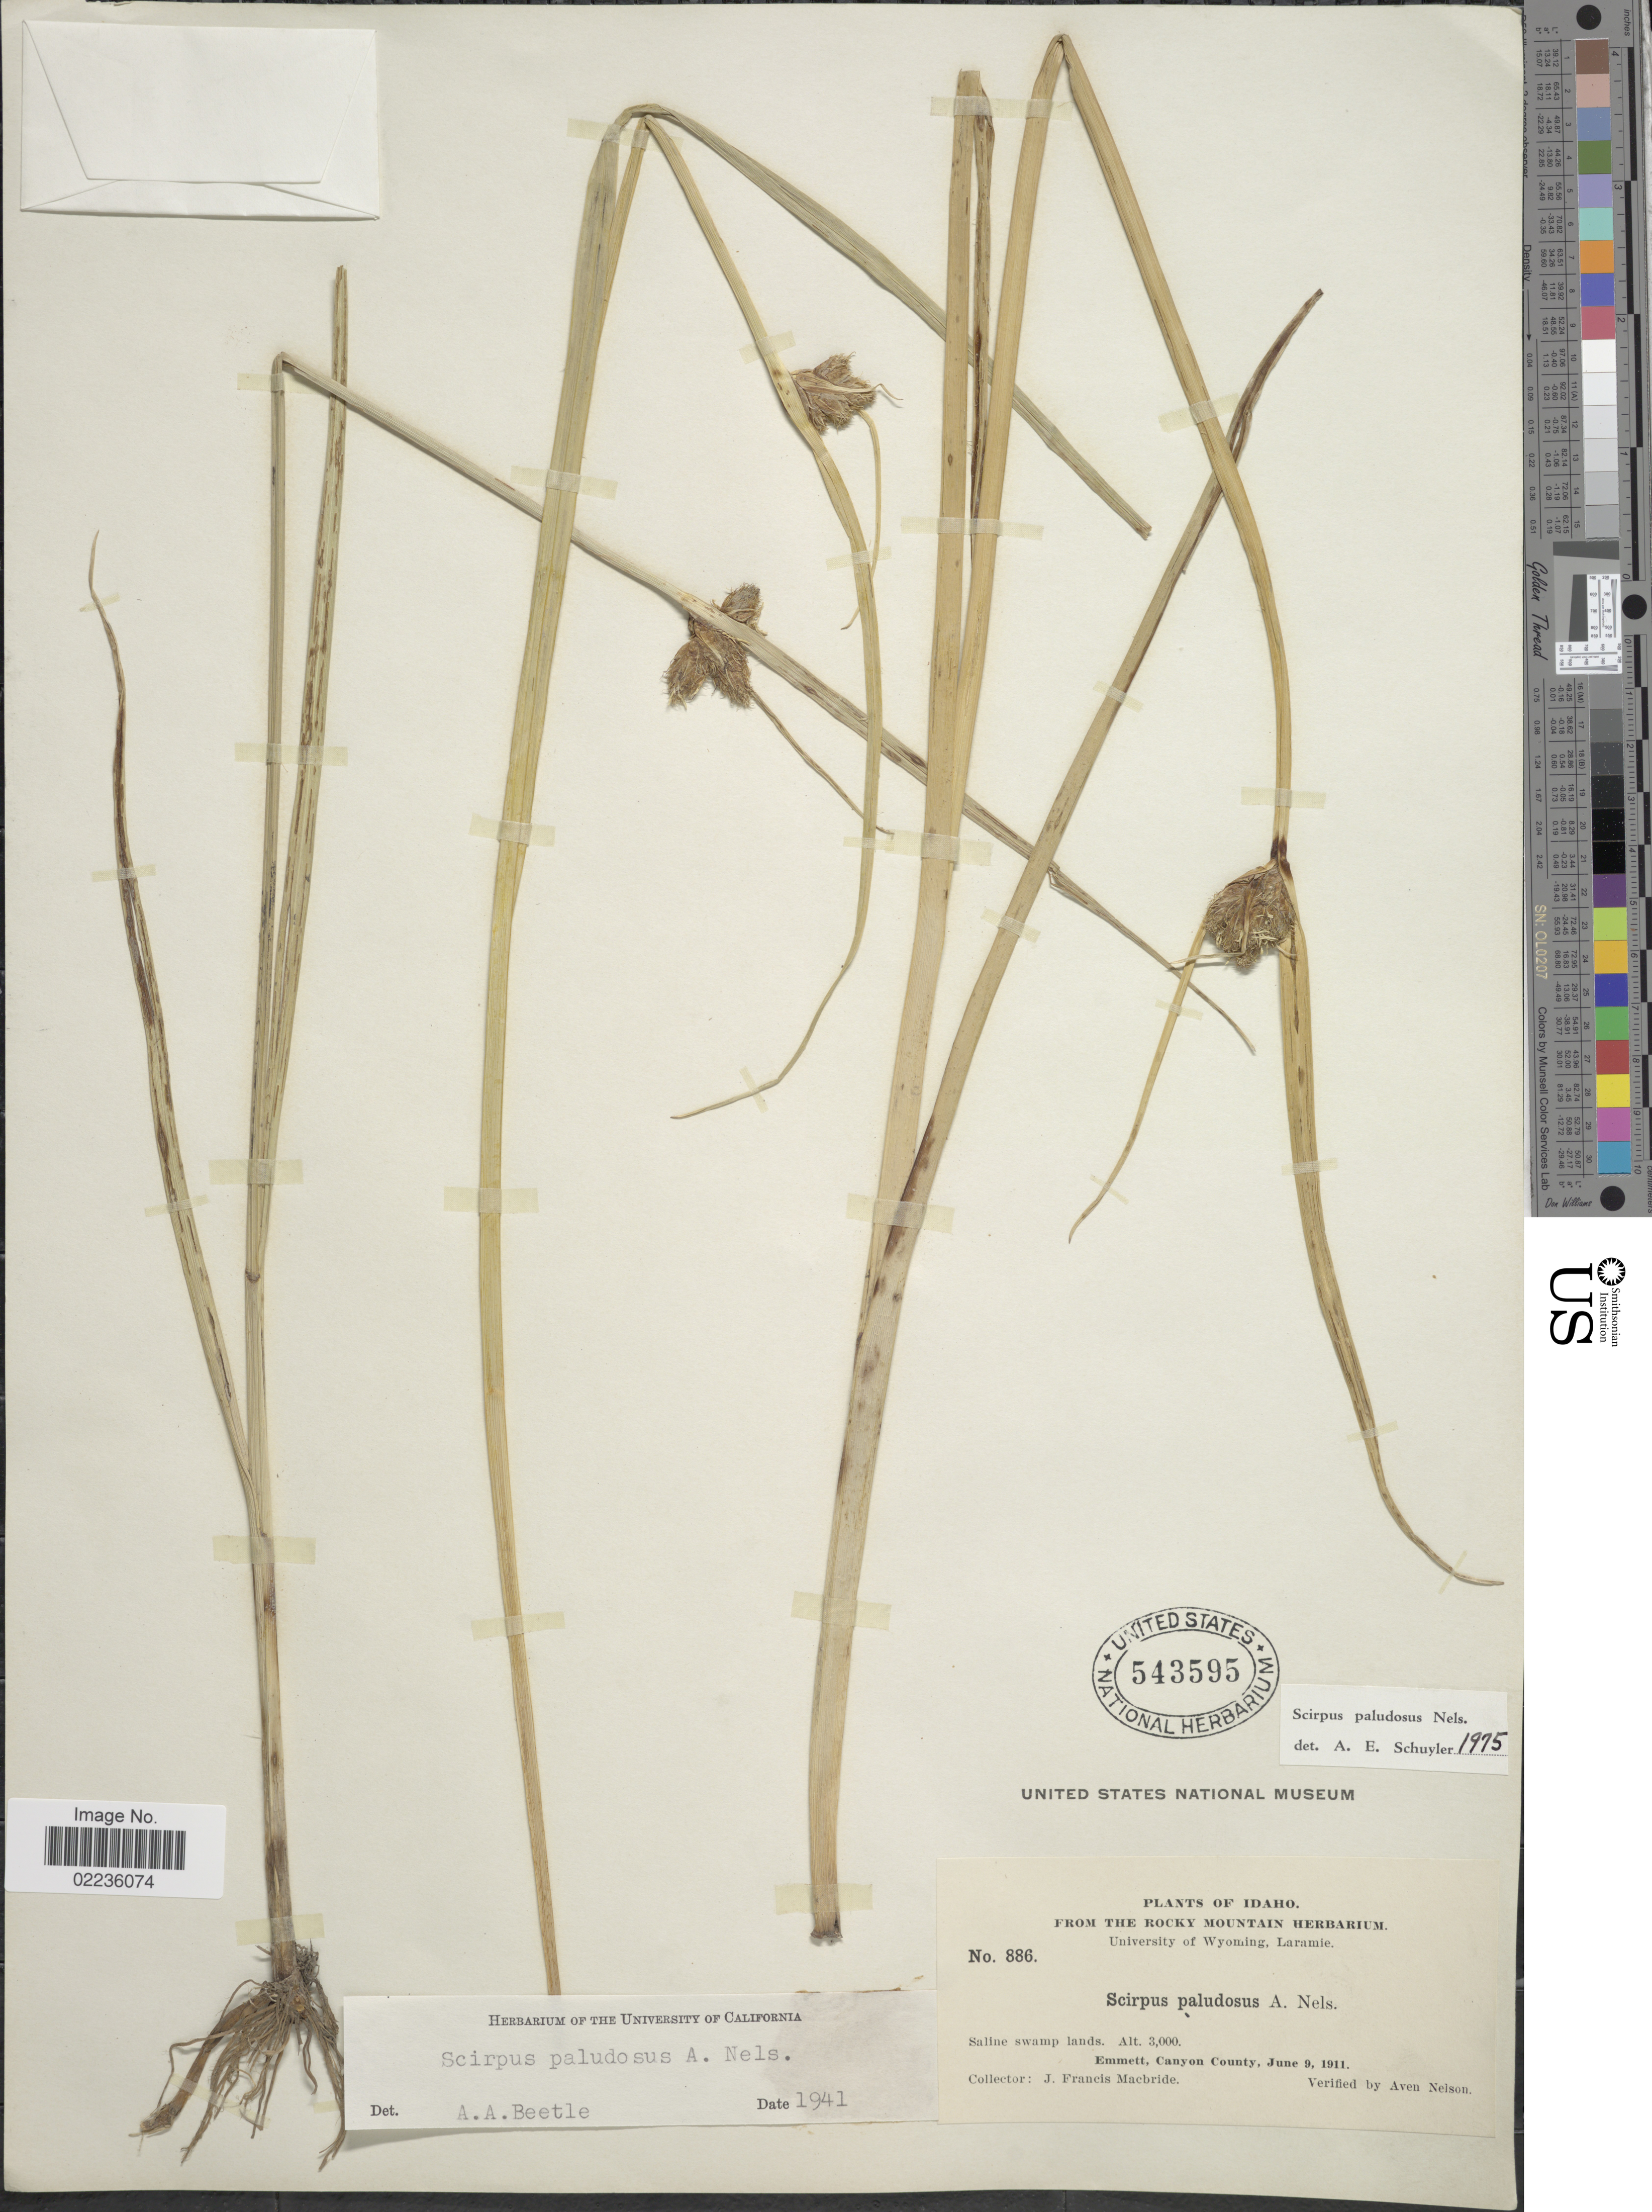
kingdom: Plantae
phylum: Tracheophyta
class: Liliopsida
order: Poales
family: Cyperaceae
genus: Bolboschoenus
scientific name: Bolboschoenus maritimus subsp. paludosus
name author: (A. Nelson) T. Koyama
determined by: Strong, M. T., (US), Smithsonian Institution - National Museum of Natural History (UNITED STATES)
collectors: J. F. Macbride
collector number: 886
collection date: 1911-06-09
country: United States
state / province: Idaho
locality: Saline swamp lands. Emmett, Canyon County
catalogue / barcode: US 543595